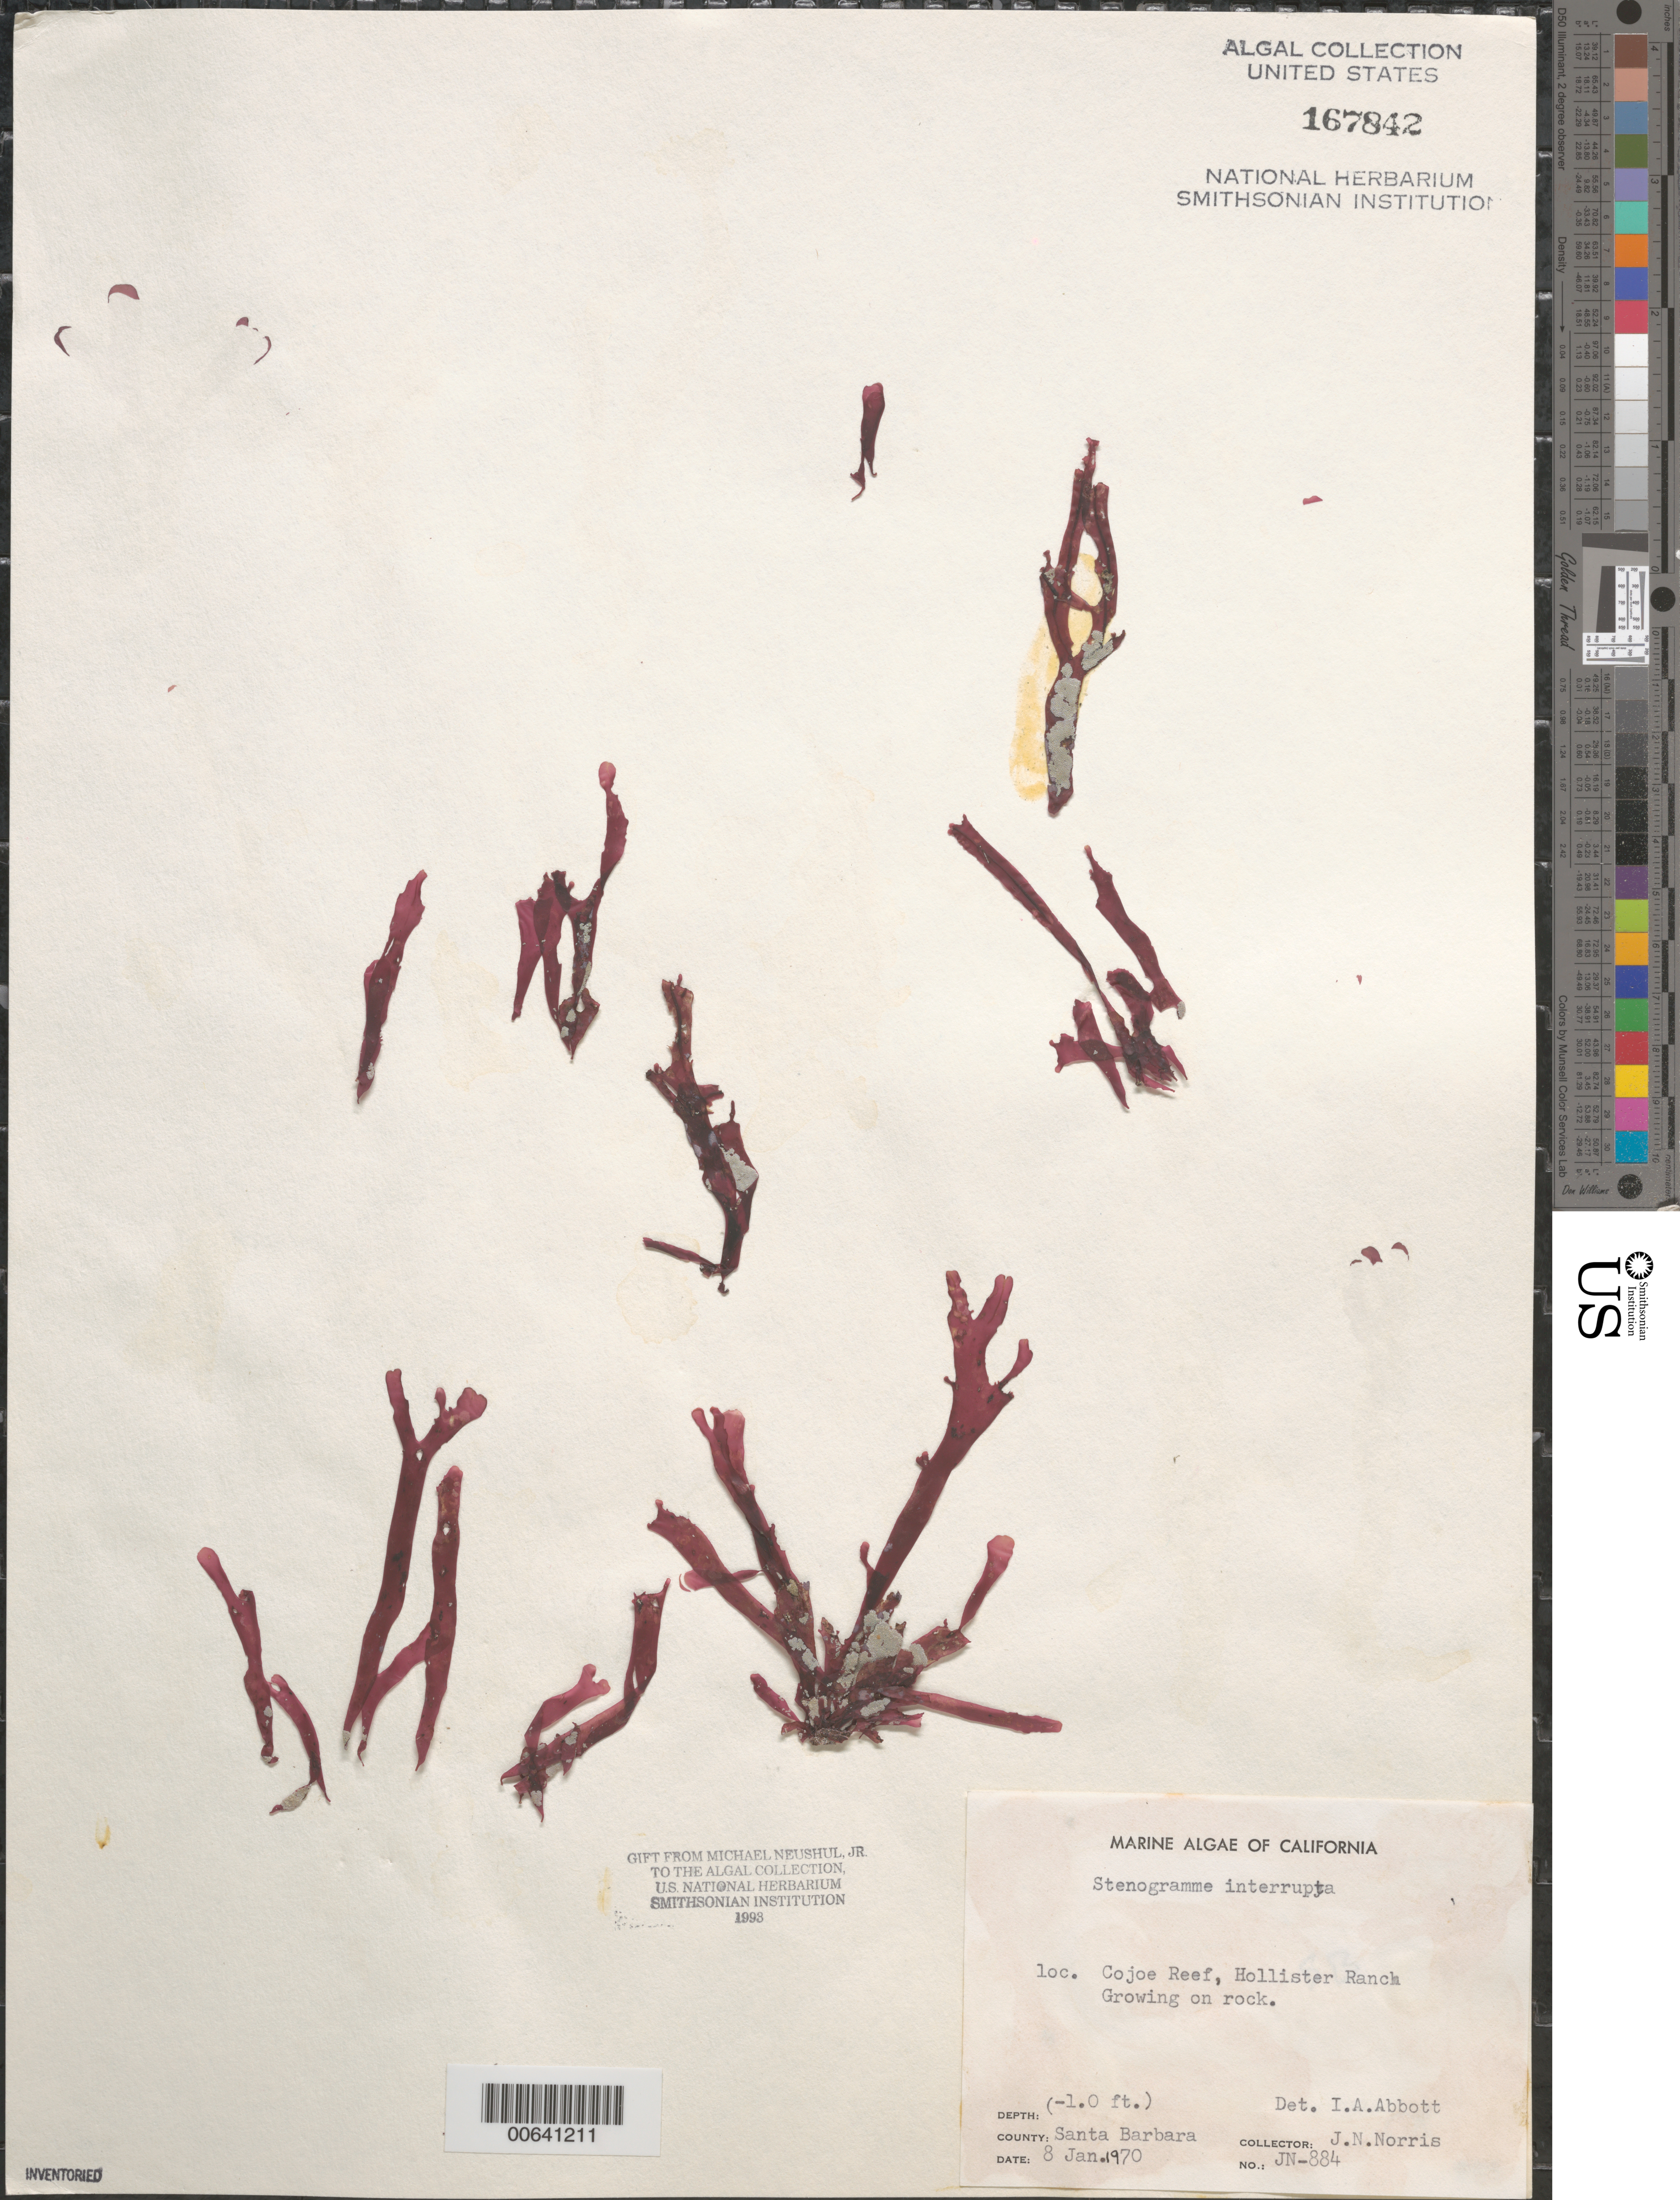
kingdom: Plantae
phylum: Rhodophyta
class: Florideophyceae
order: Gigartinales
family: Phyllophoraceae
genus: Stenogramma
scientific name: Stenogramma interruptum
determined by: Abbott, Isabella A.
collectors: J. N. Norris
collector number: JN-884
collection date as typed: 08 Jan 1970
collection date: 1970-01-08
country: United States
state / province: California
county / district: Santa Barbara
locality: Cojo Reef, Hollister Ranch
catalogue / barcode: US 167842